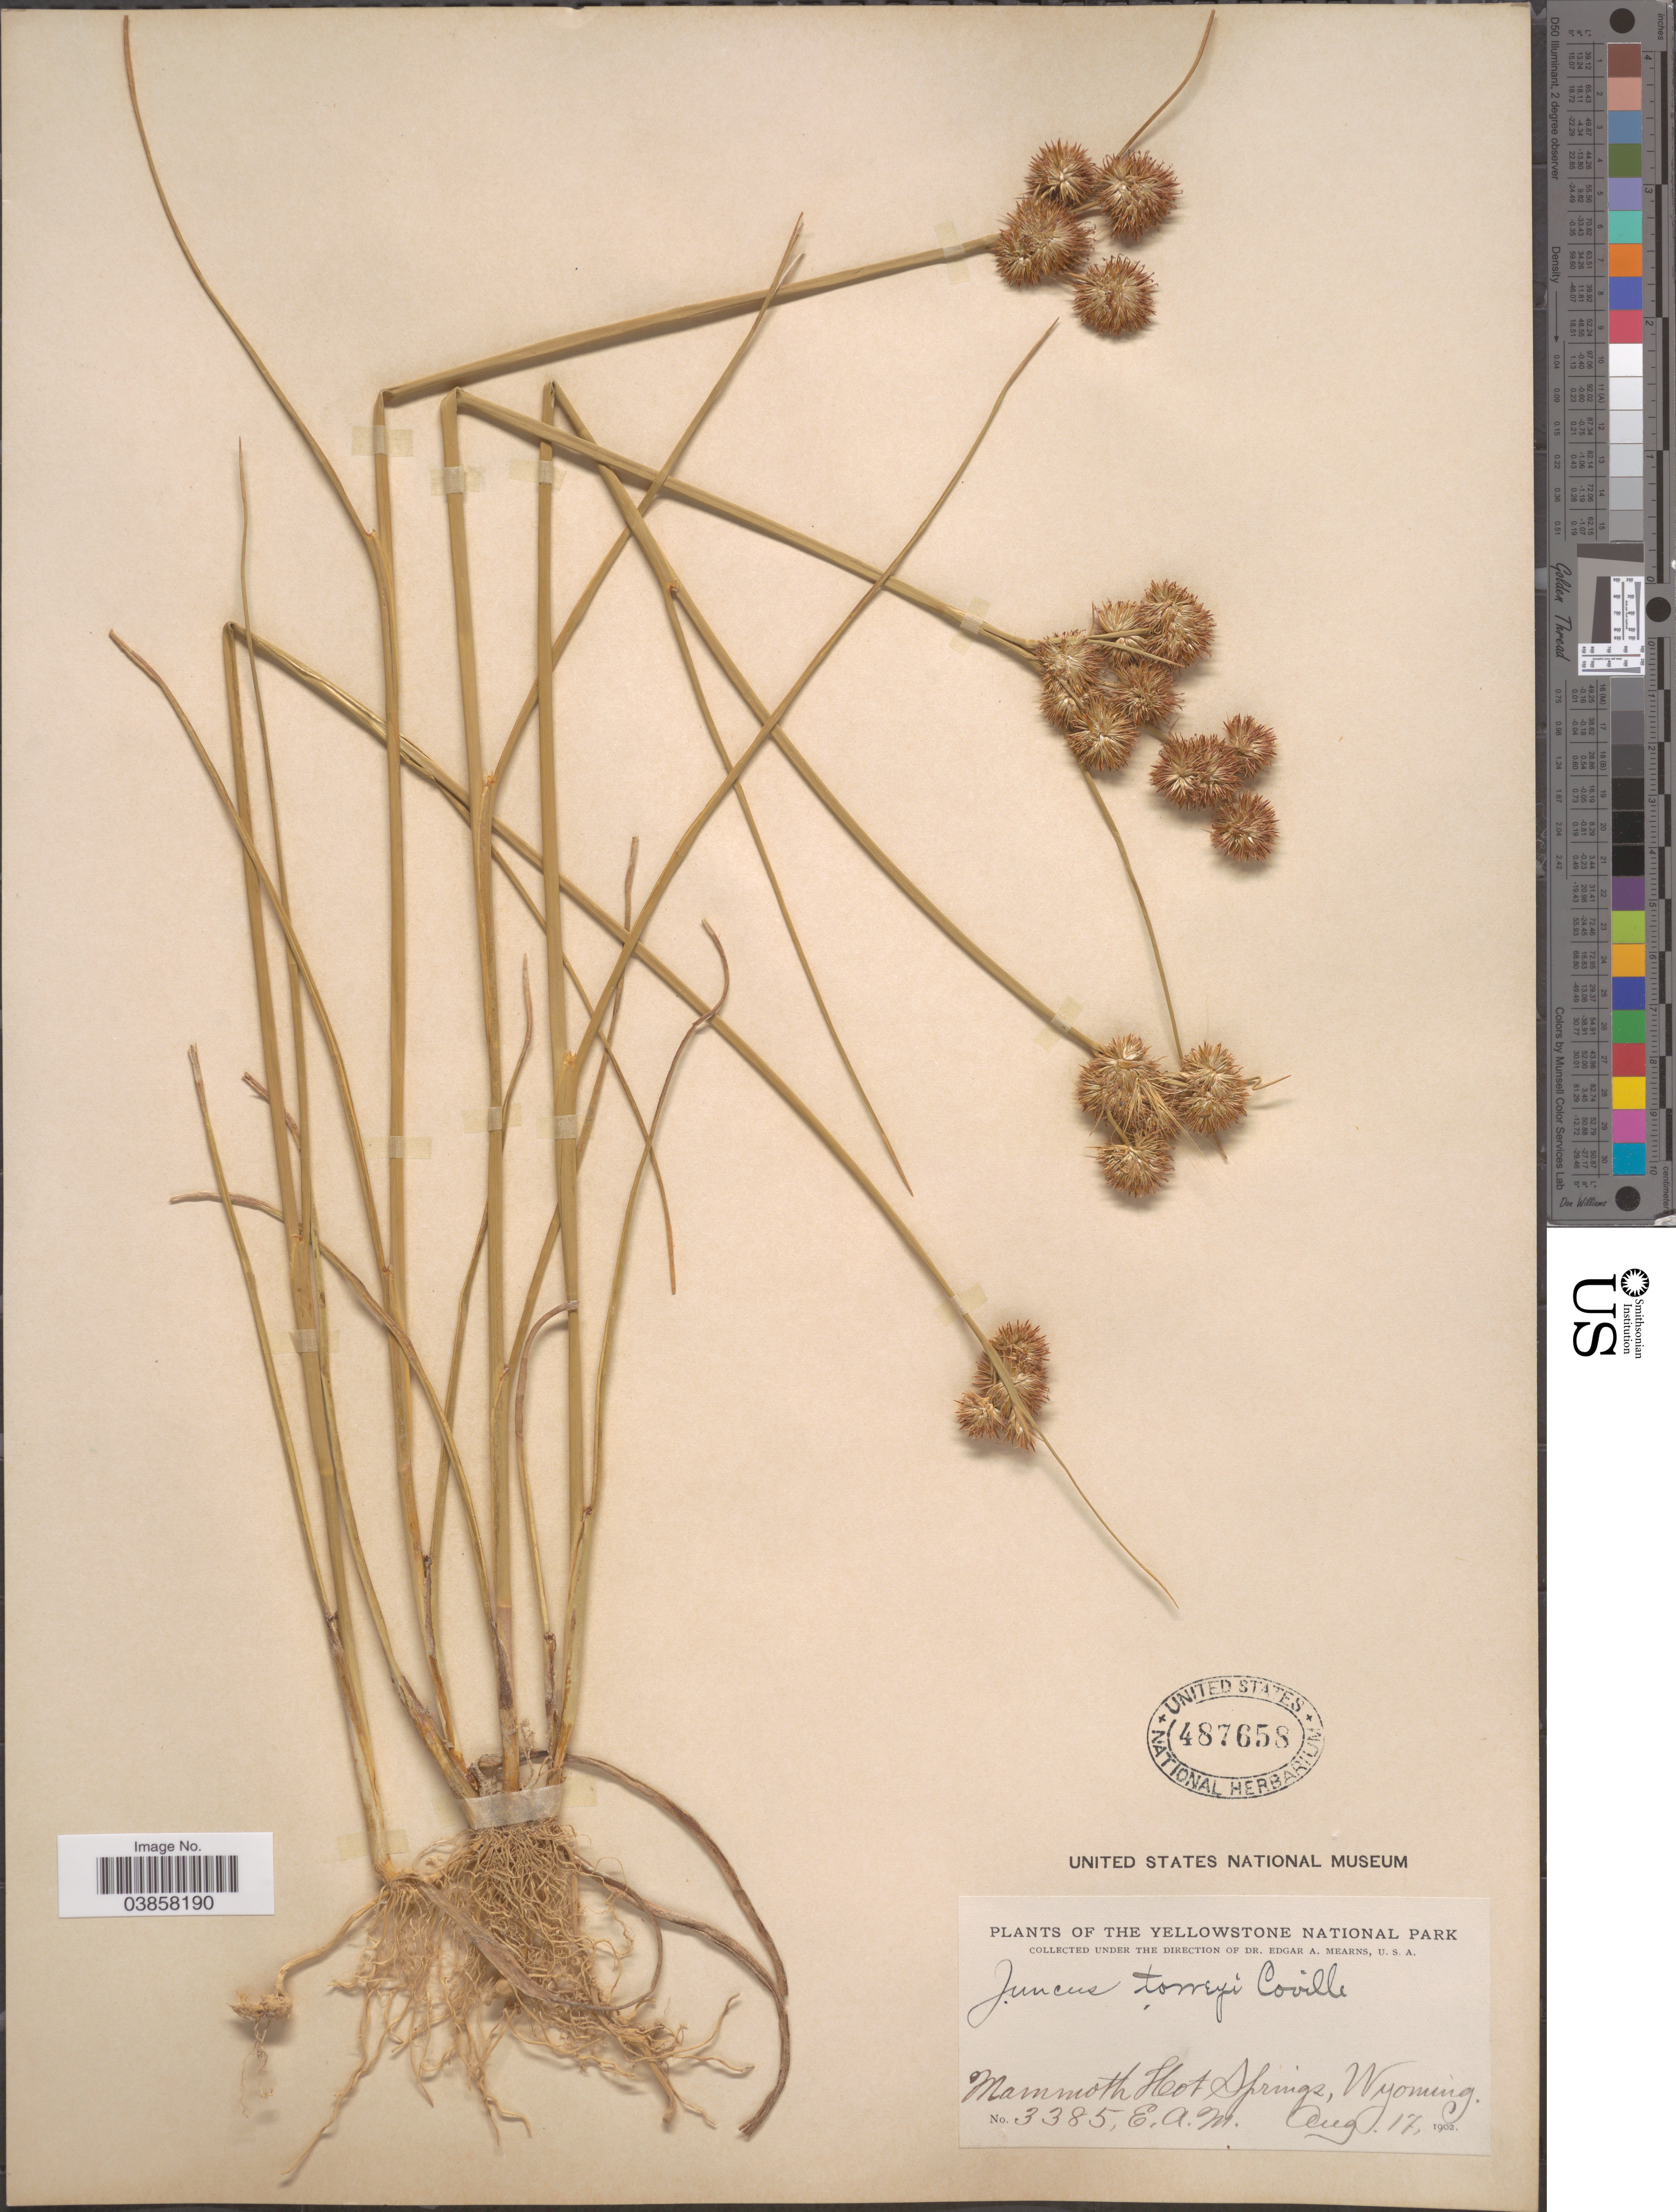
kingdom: Plantae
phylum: Tracheophyta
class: Liliopsida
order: Poales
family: Juncaceae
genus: Juncus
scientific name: Juncus torreyi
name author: Coville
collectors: E. A. Mearns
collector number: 3385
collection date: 1902-08-17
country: United States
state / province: Wyoming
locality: The Yellowstone National Park. Mammoth Hot Springs.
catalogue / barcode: US 487658